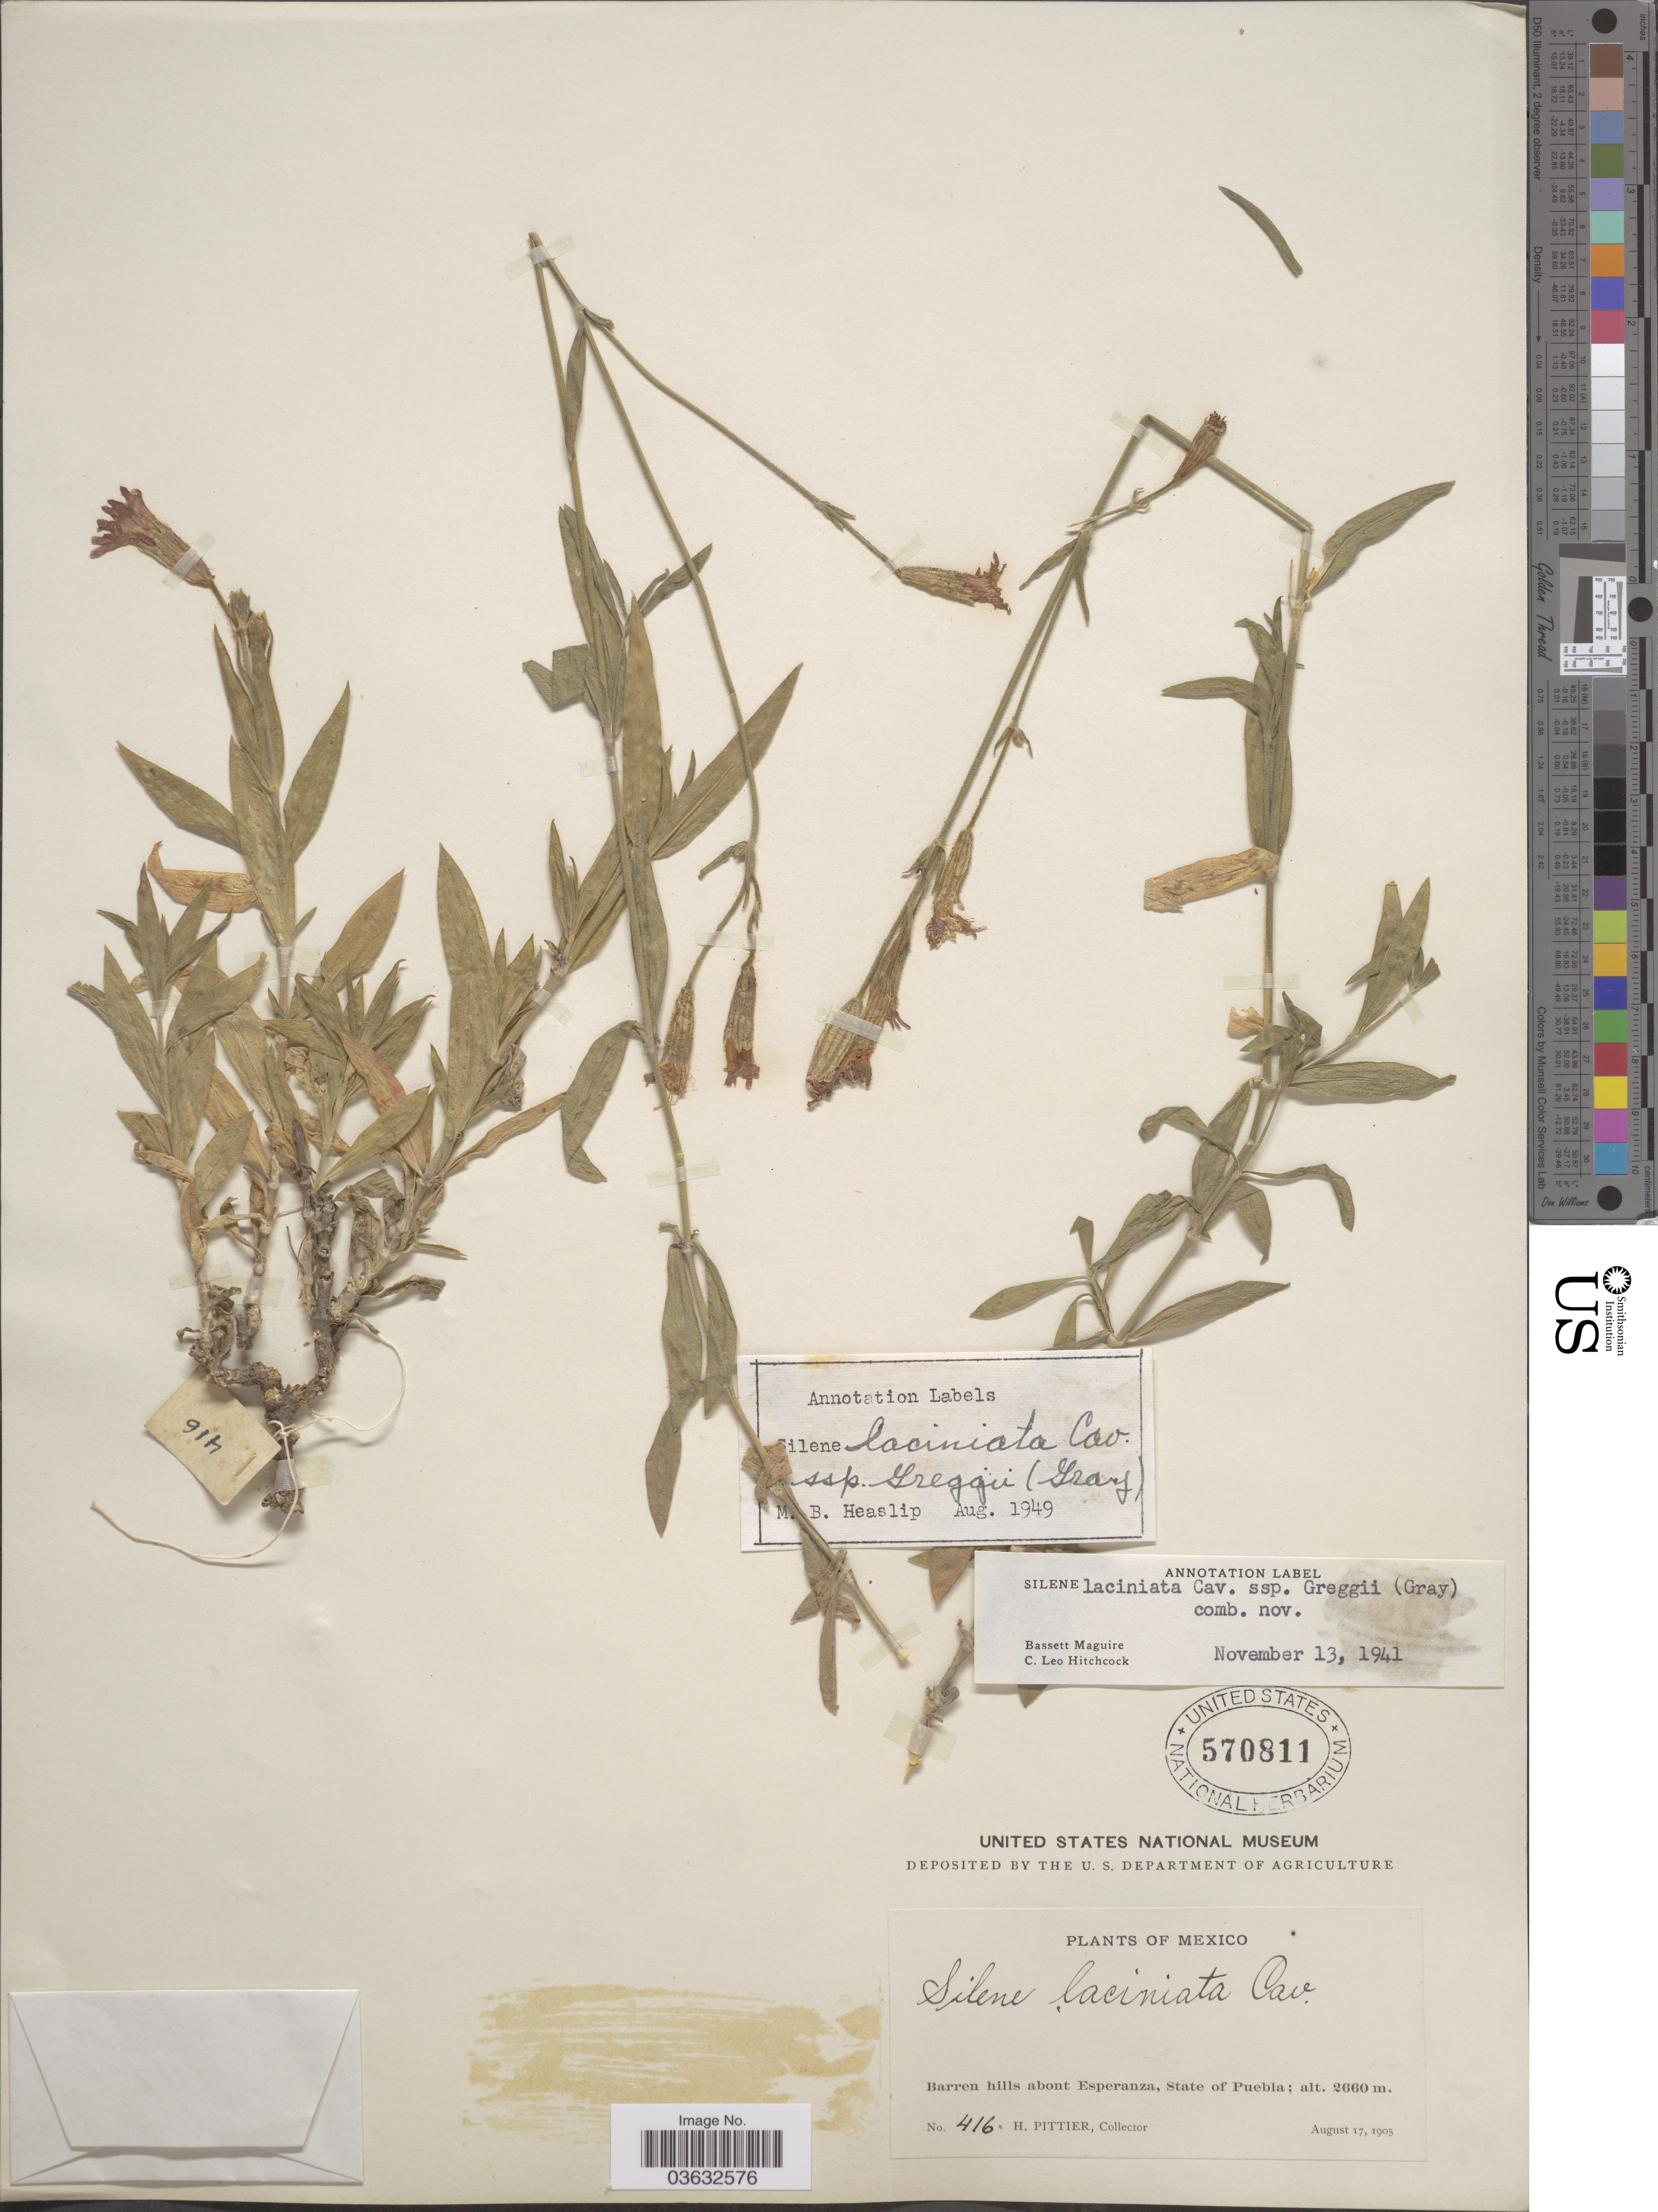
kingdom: Plantae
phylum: Tracheophyta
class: Magnoliopsida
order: Caryophyllales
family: Caryophyllaceae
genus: Silene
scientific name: Silene laciniata subsp. greggii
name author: (A. Gray) C.L. Hitchc. & Maguire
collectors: H. F. Pittier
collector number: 416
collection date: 1905-08-17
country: Mexico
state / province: Puebla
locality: Barren hills about Esperanza.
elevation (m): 2660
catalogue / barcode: US 570811